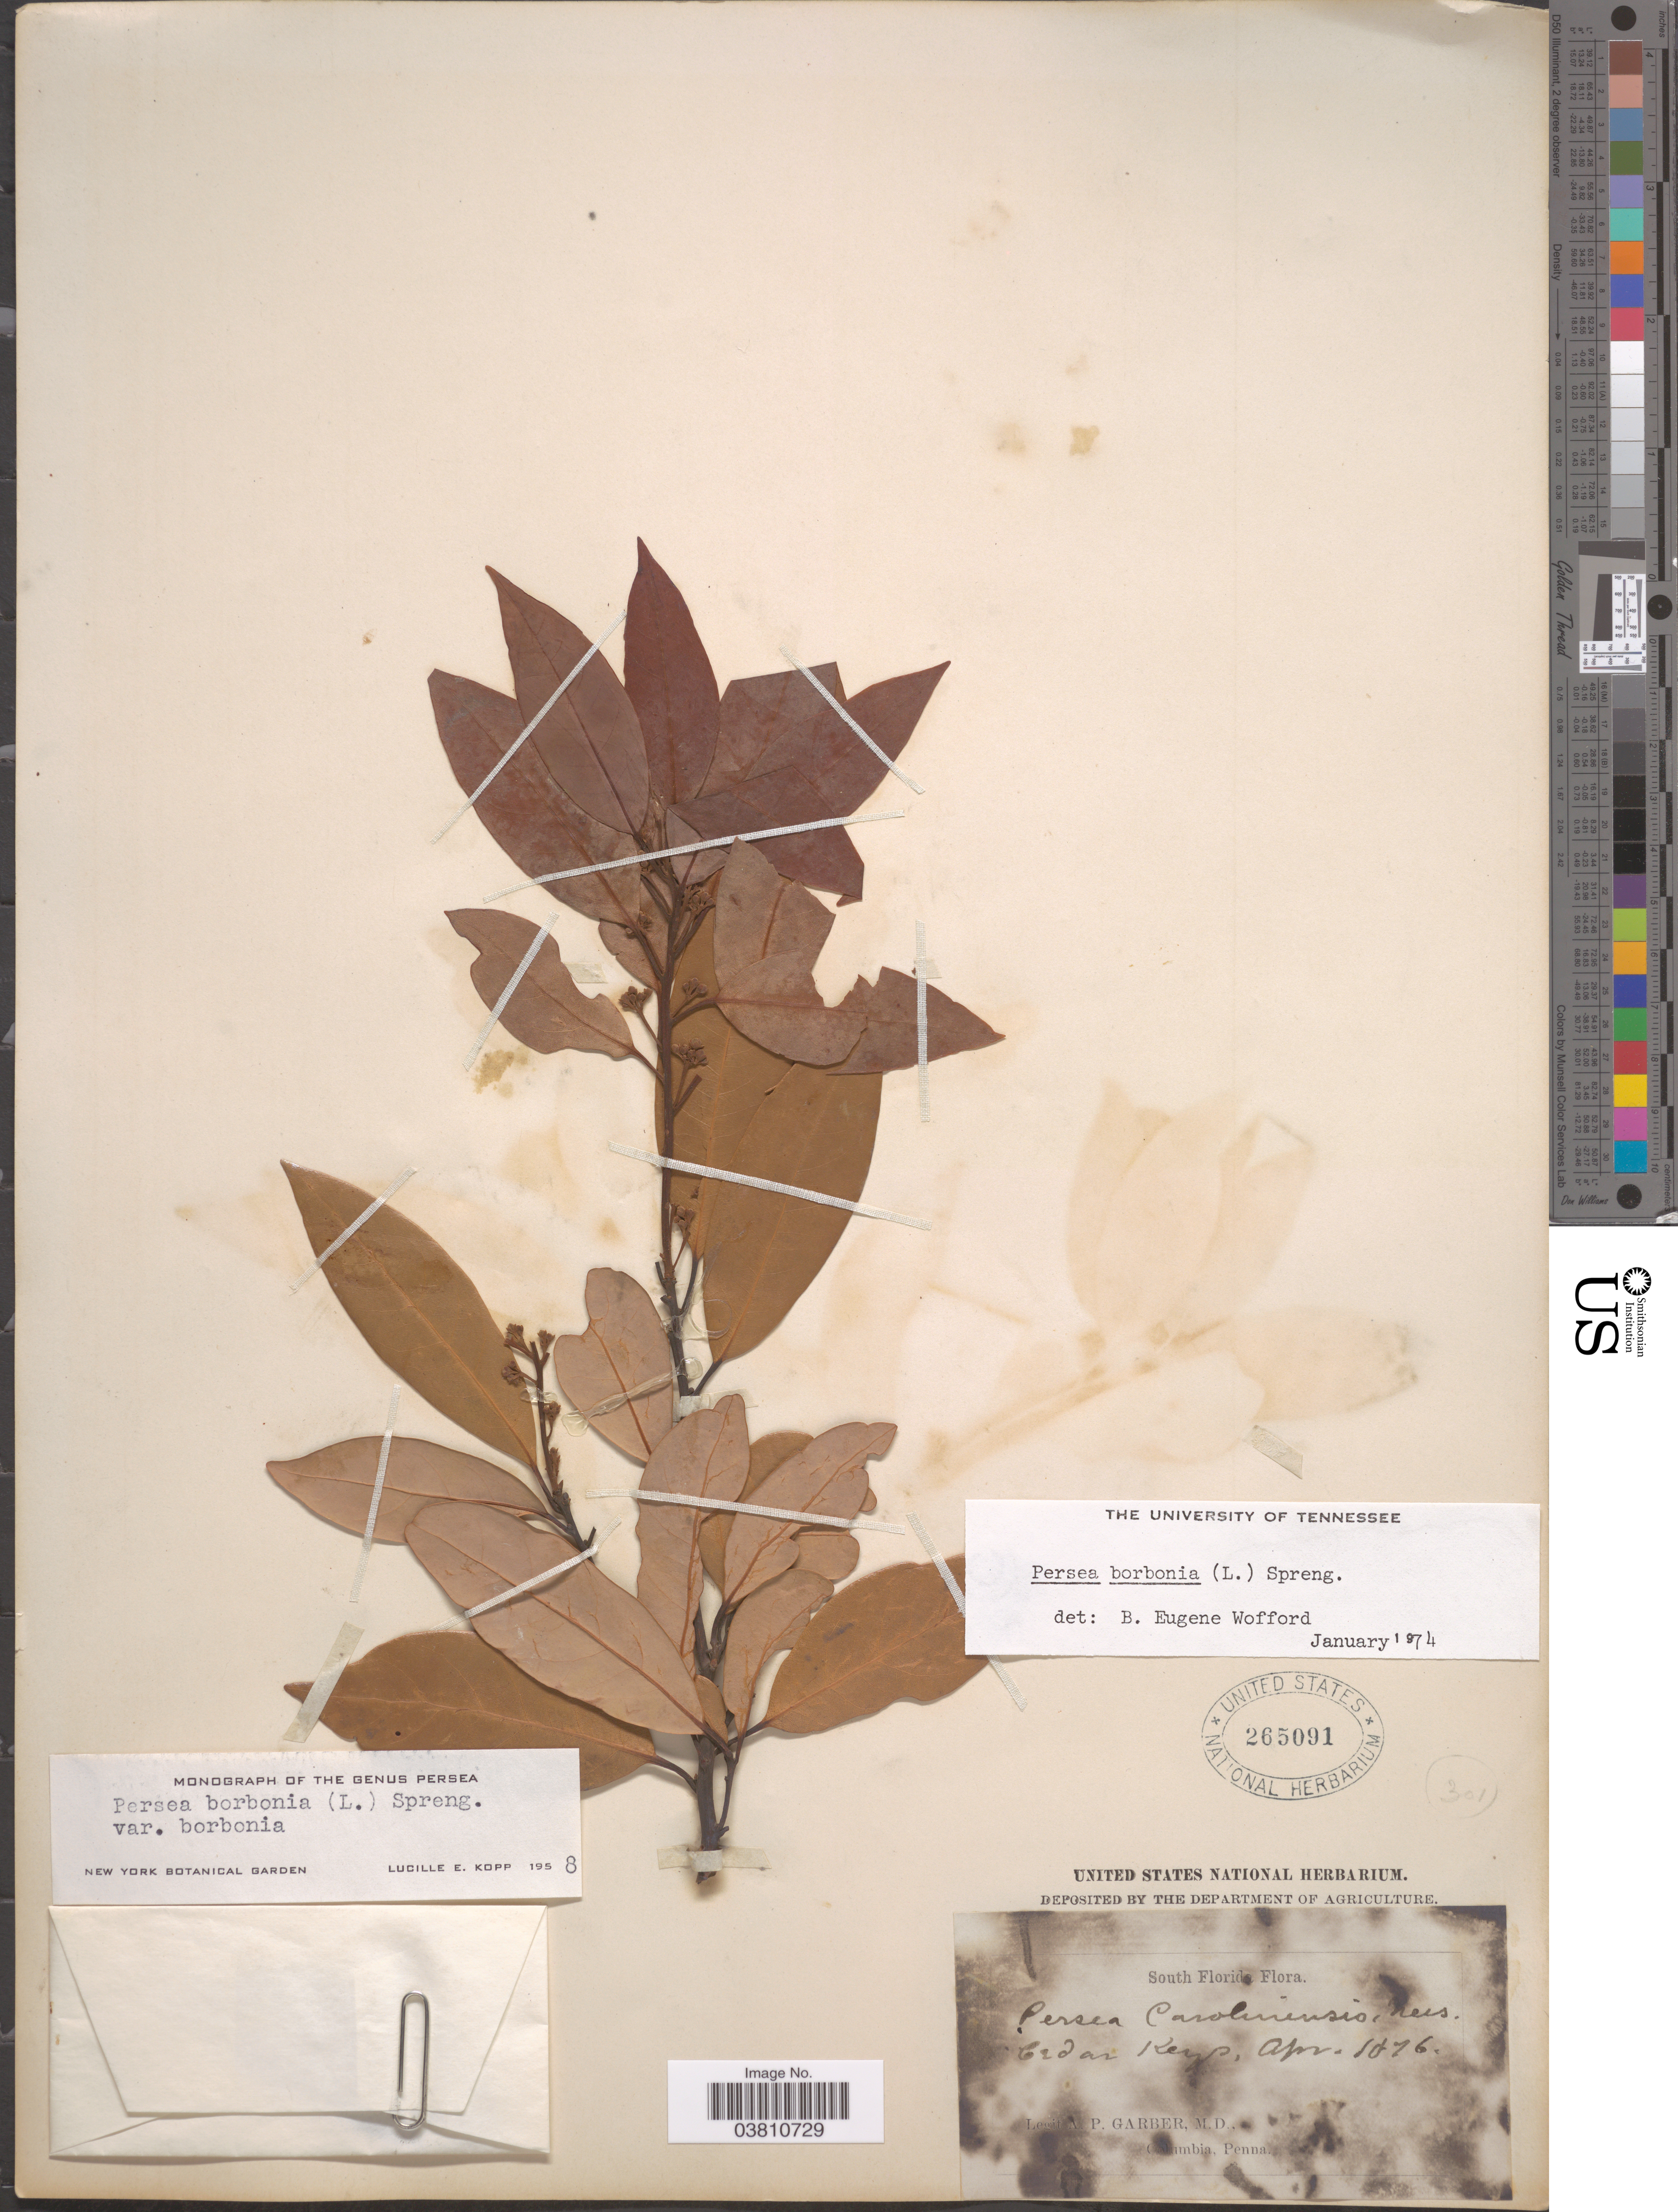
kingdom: Plantae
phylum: Tracheophyta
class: Magnoliopsida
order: Laurales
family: Lauraceae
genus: Persea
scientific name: Persea borbonia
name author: (L.) Spreng.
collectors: A. P. Garber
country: United States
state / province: Florida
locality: South Florida.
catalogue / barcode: US 265091